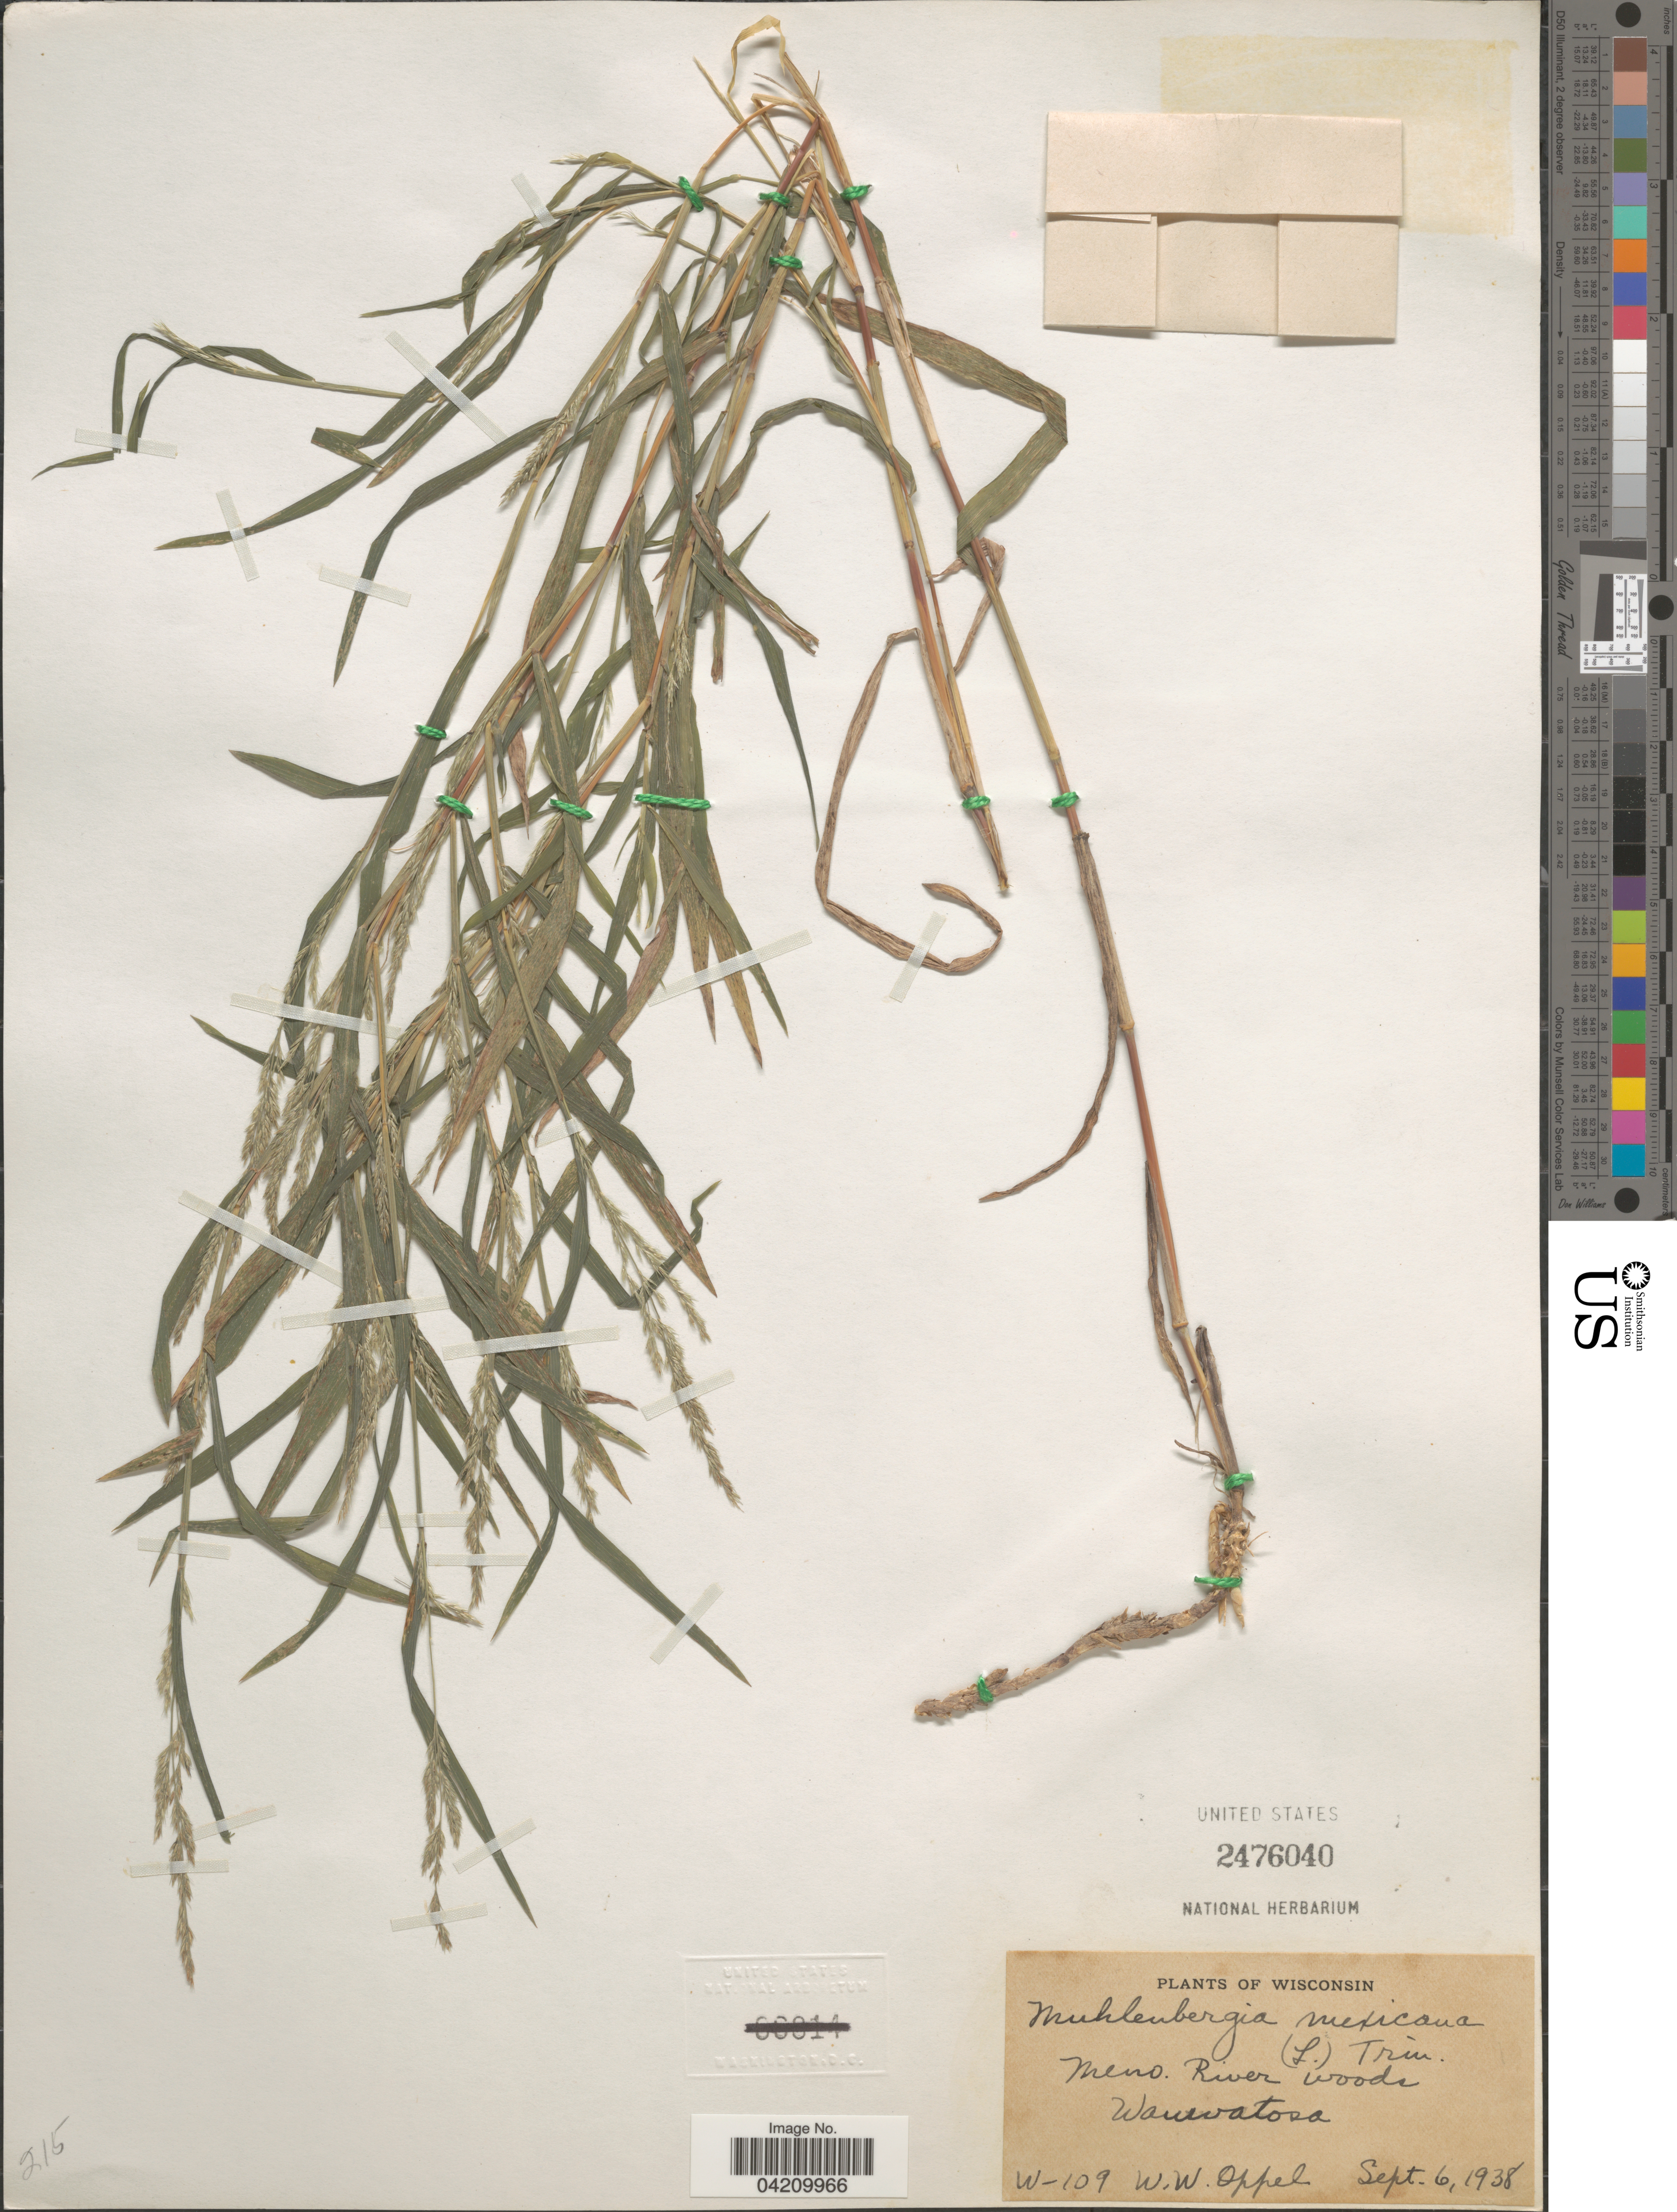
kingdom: Plantae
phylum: Tracheophyta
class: Liliopsida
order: Poales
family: Poaceae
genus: Muhlenbergia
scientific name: Muhlenbergia mexicana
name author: (L.) Trin.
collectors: W. Oppel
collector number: W-109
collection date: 1938-09-06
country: United States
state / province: Wisconsin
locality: Meno. River woods. Wauwatosa.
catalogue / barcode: US 2476040